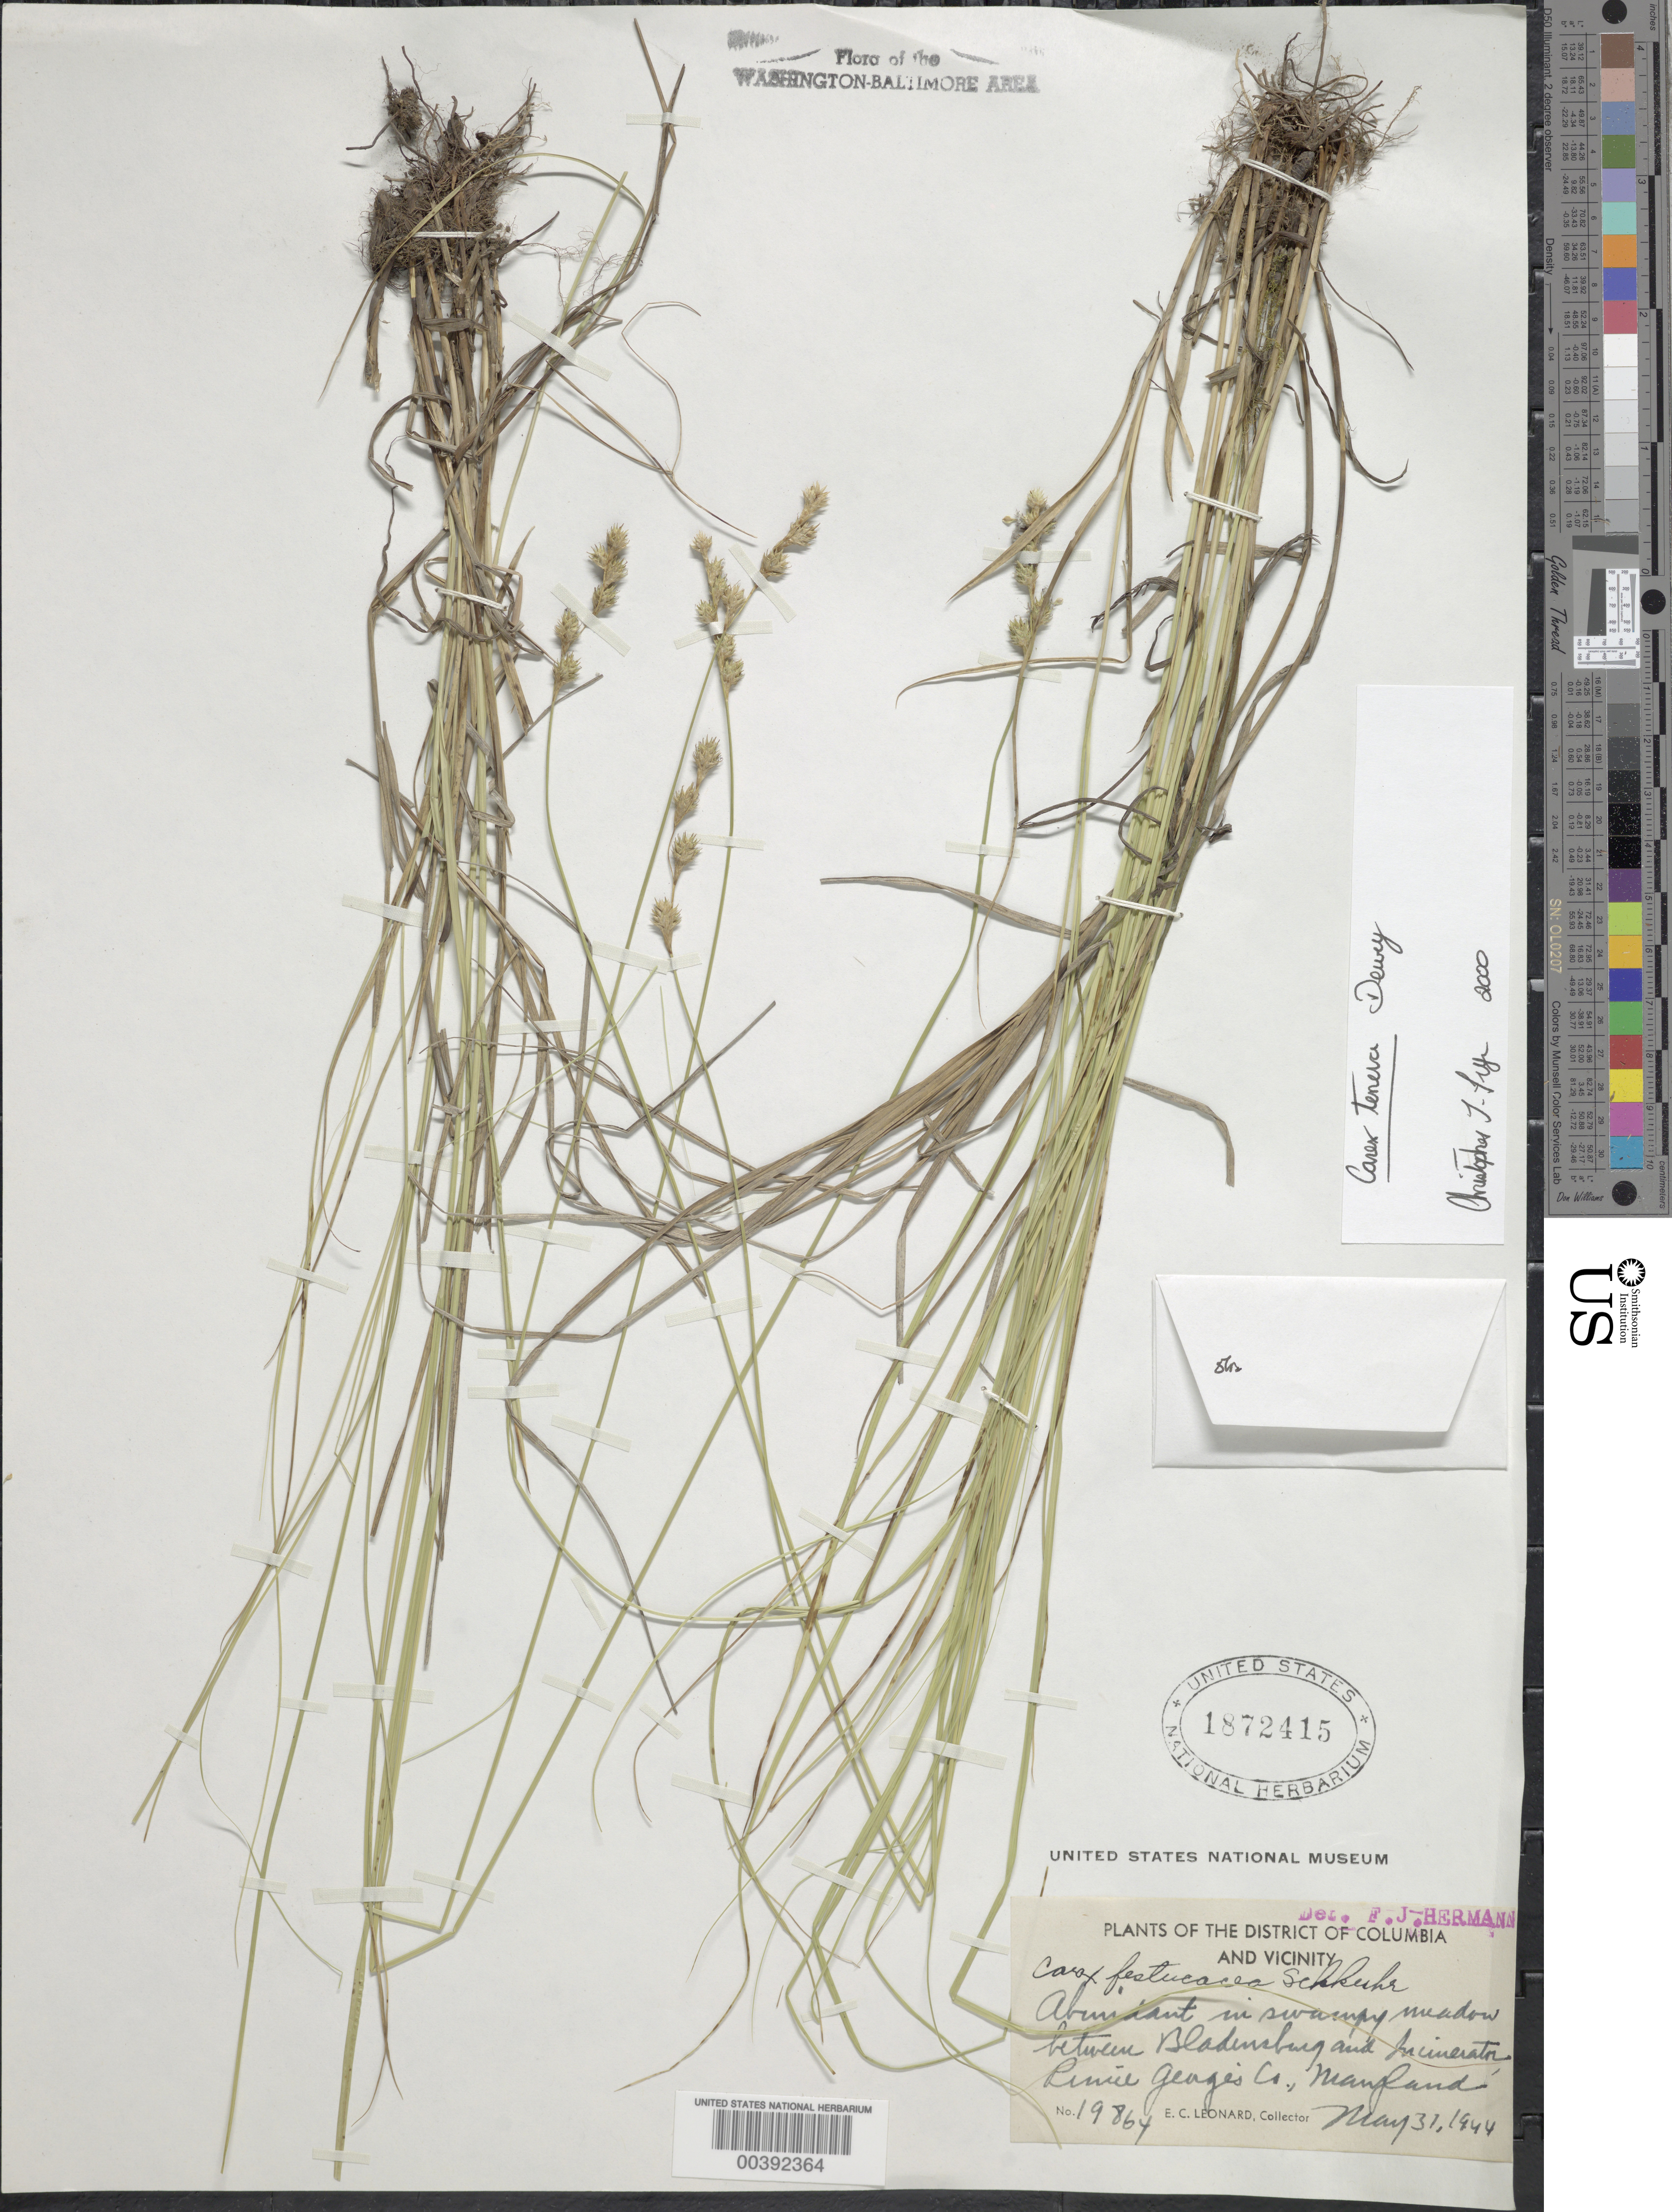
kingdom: Plantae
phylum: Tracheophyta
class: Liliopsida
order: Poales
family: Cyperaceae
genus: Carex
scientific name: Carex tenera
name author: Dewey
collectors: E. C. Leonard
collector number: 19864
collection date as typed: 31 May 1944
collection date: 1944-05-31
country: United States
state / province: Maryland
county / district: Prince George's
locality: between Bladensburg and Incinerator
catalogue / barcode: US 1872415